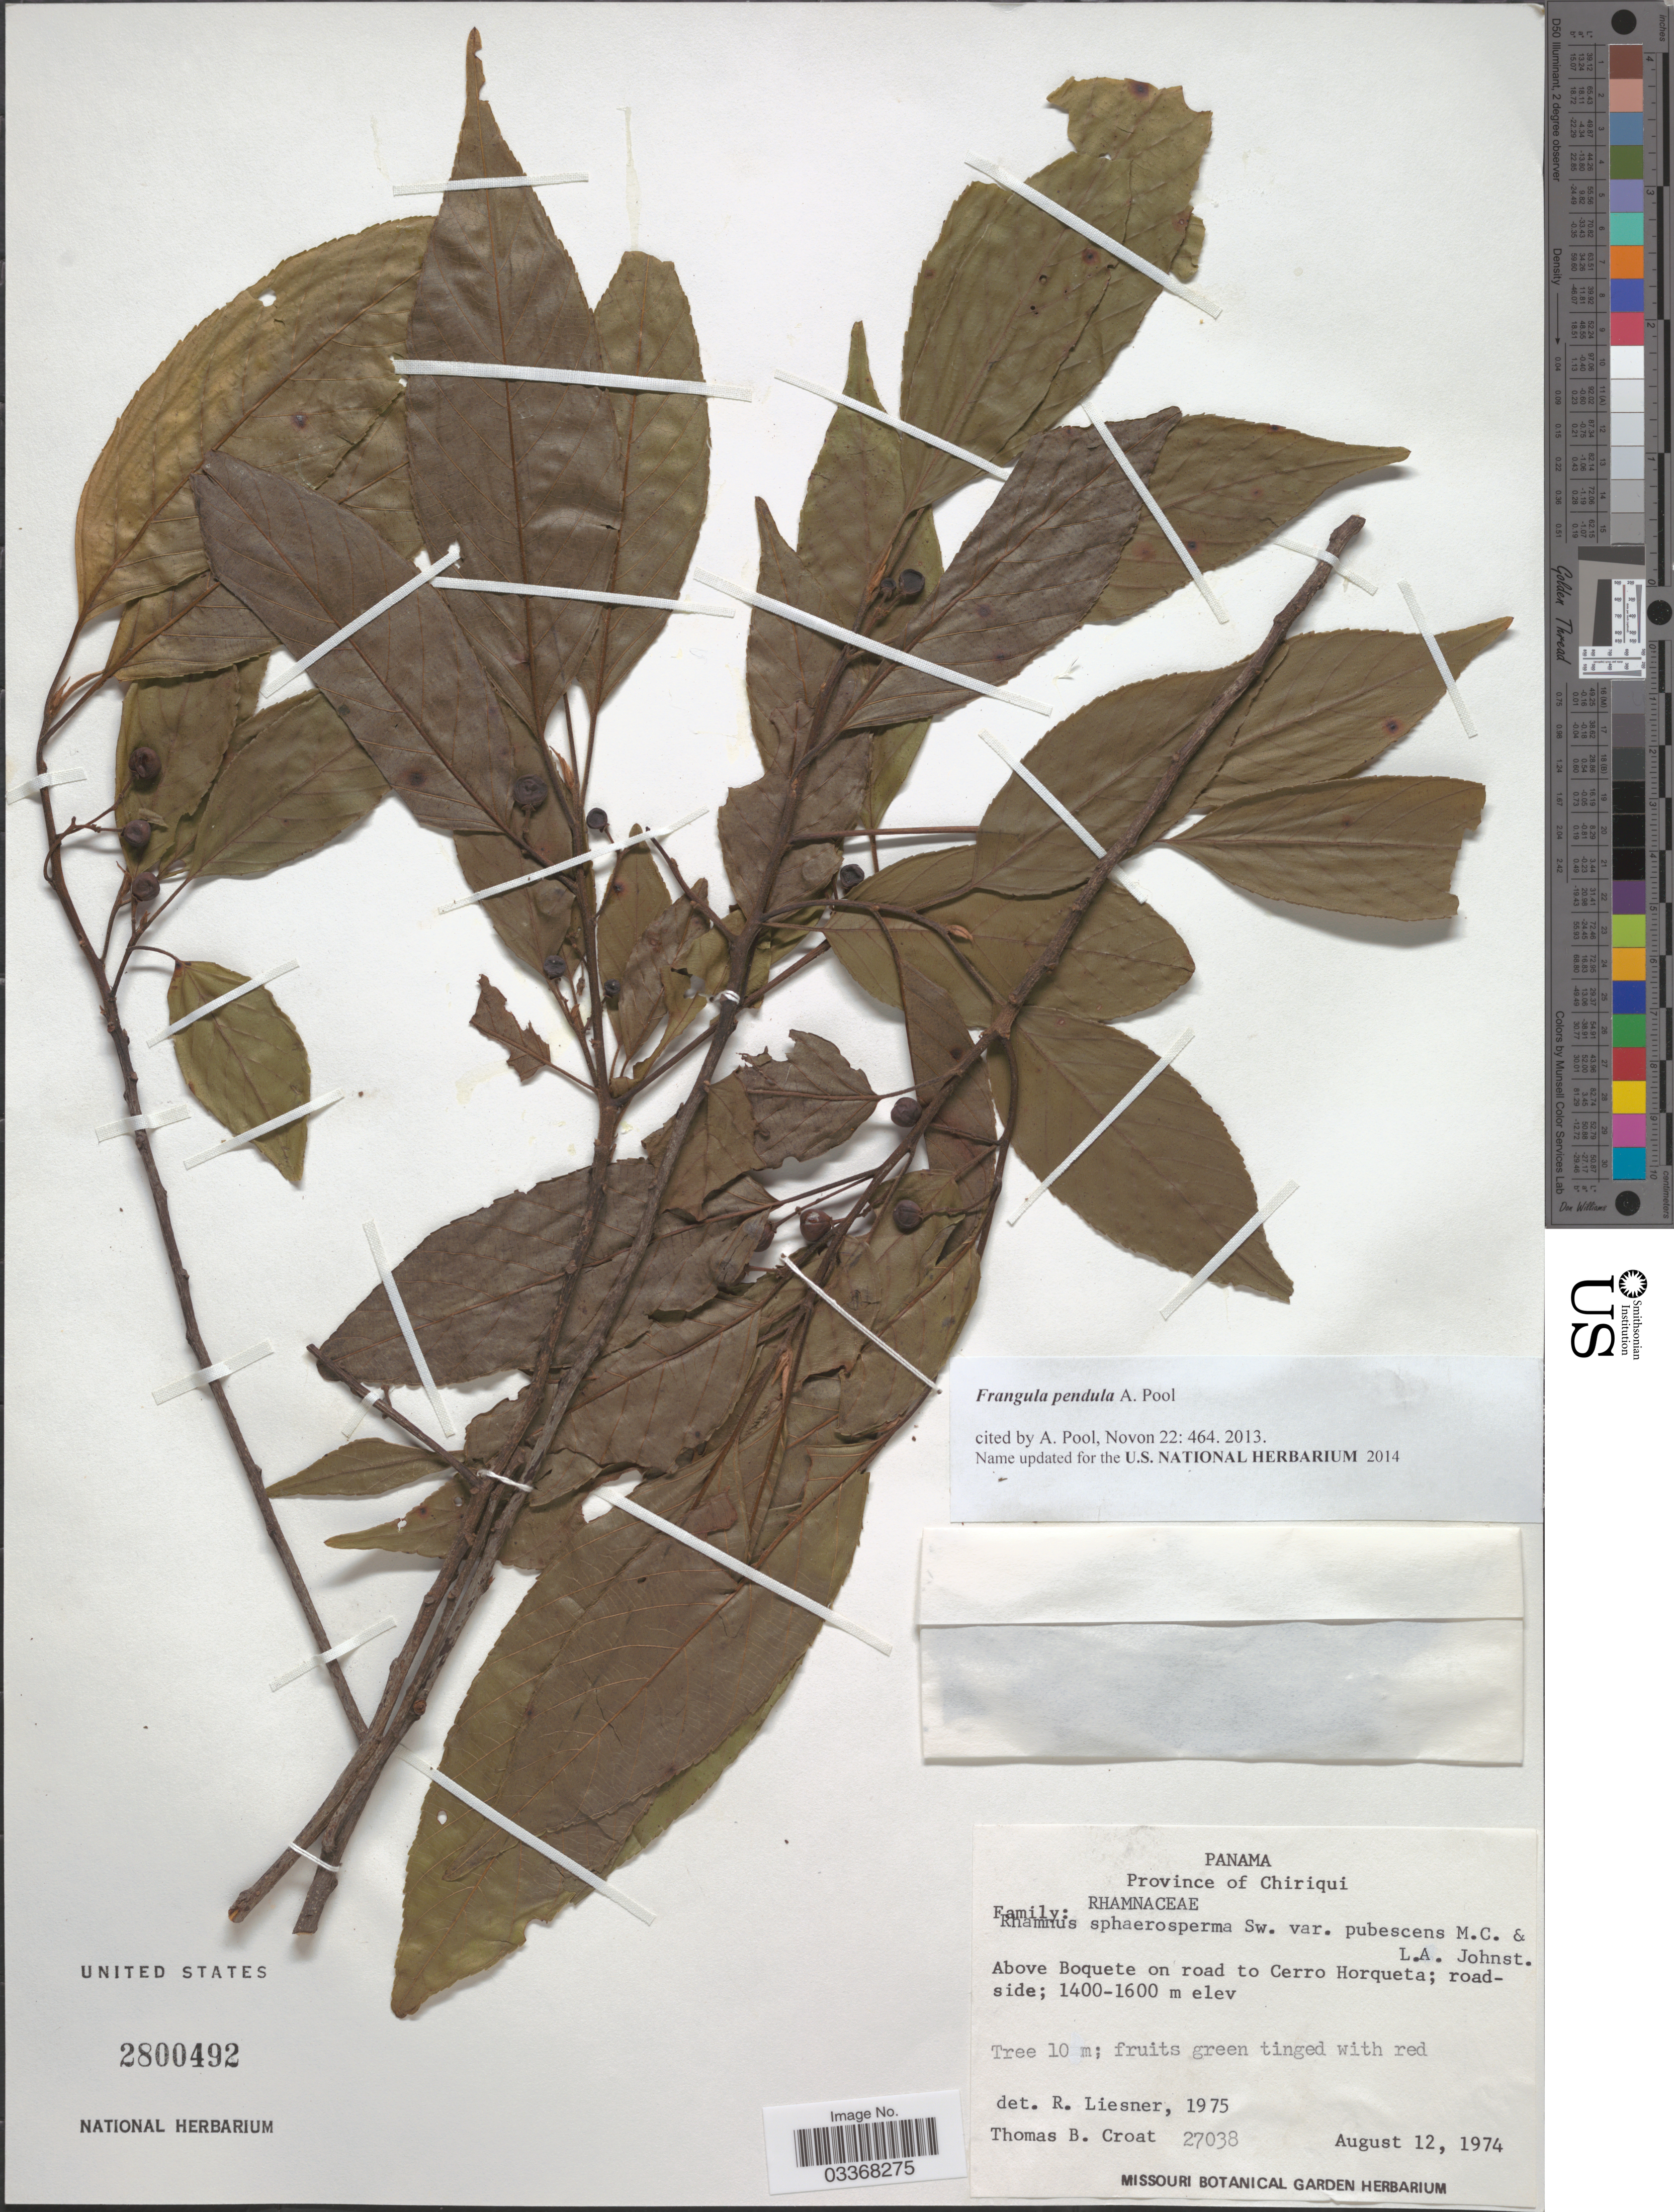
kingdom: Plantae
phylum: Tracheophyta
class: Magnoliopsida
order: Rosales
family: Rhamnaceae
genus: Frangula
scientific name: Frangula pendula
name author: A. Pool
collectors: T. B. Croat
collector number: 27038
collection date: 1974-08-12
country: Panama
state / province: Chiriqui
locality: Above Boquete on road to Cerro Horqueta.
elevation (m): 1400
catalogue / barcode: US 2800492